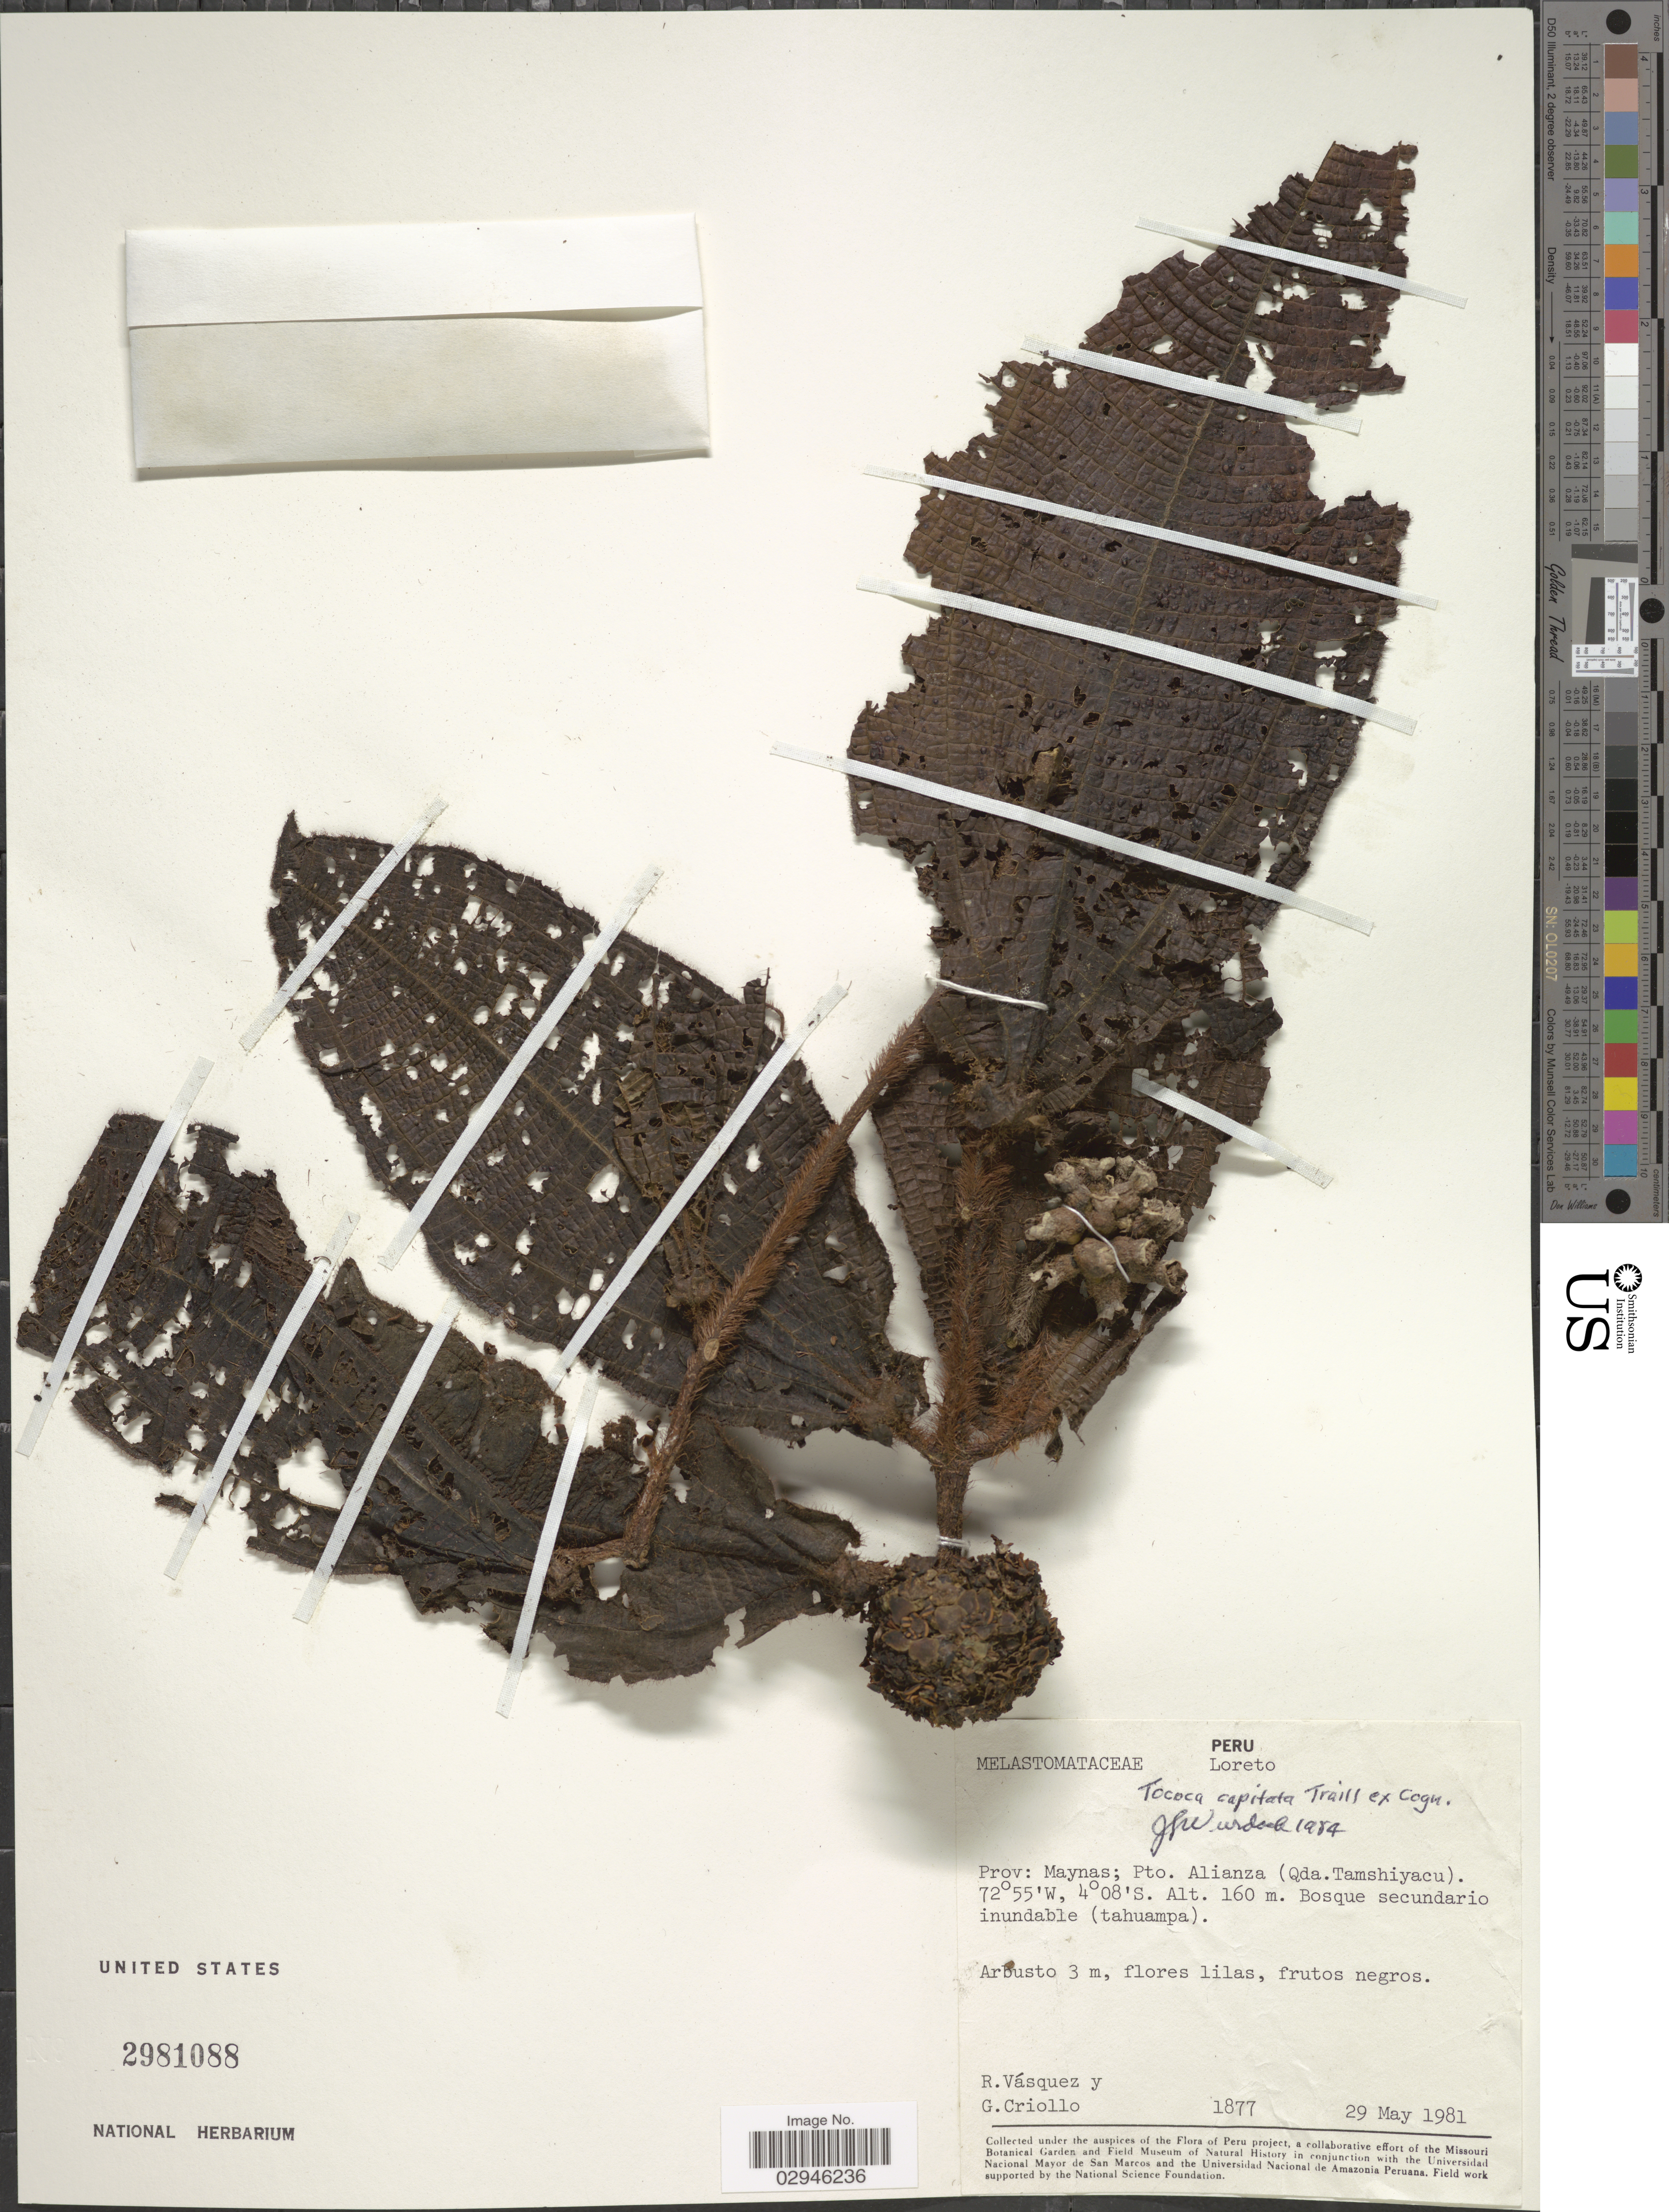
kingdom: Plantae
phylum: Tracheophyta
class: Magnoliopsida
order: Myrtales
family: Melastomataceae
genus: Tococa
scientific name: Tococa capitata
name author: Trail ex Cogn.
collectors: R. Vásquez & G. Criollo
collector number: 1877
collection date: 1981-05-29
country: Peru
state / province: Loreto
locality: Prov: Maynas; Pto. Alianza (Qda. Tamchiyacu).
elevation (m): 160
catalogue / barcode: US 2981088